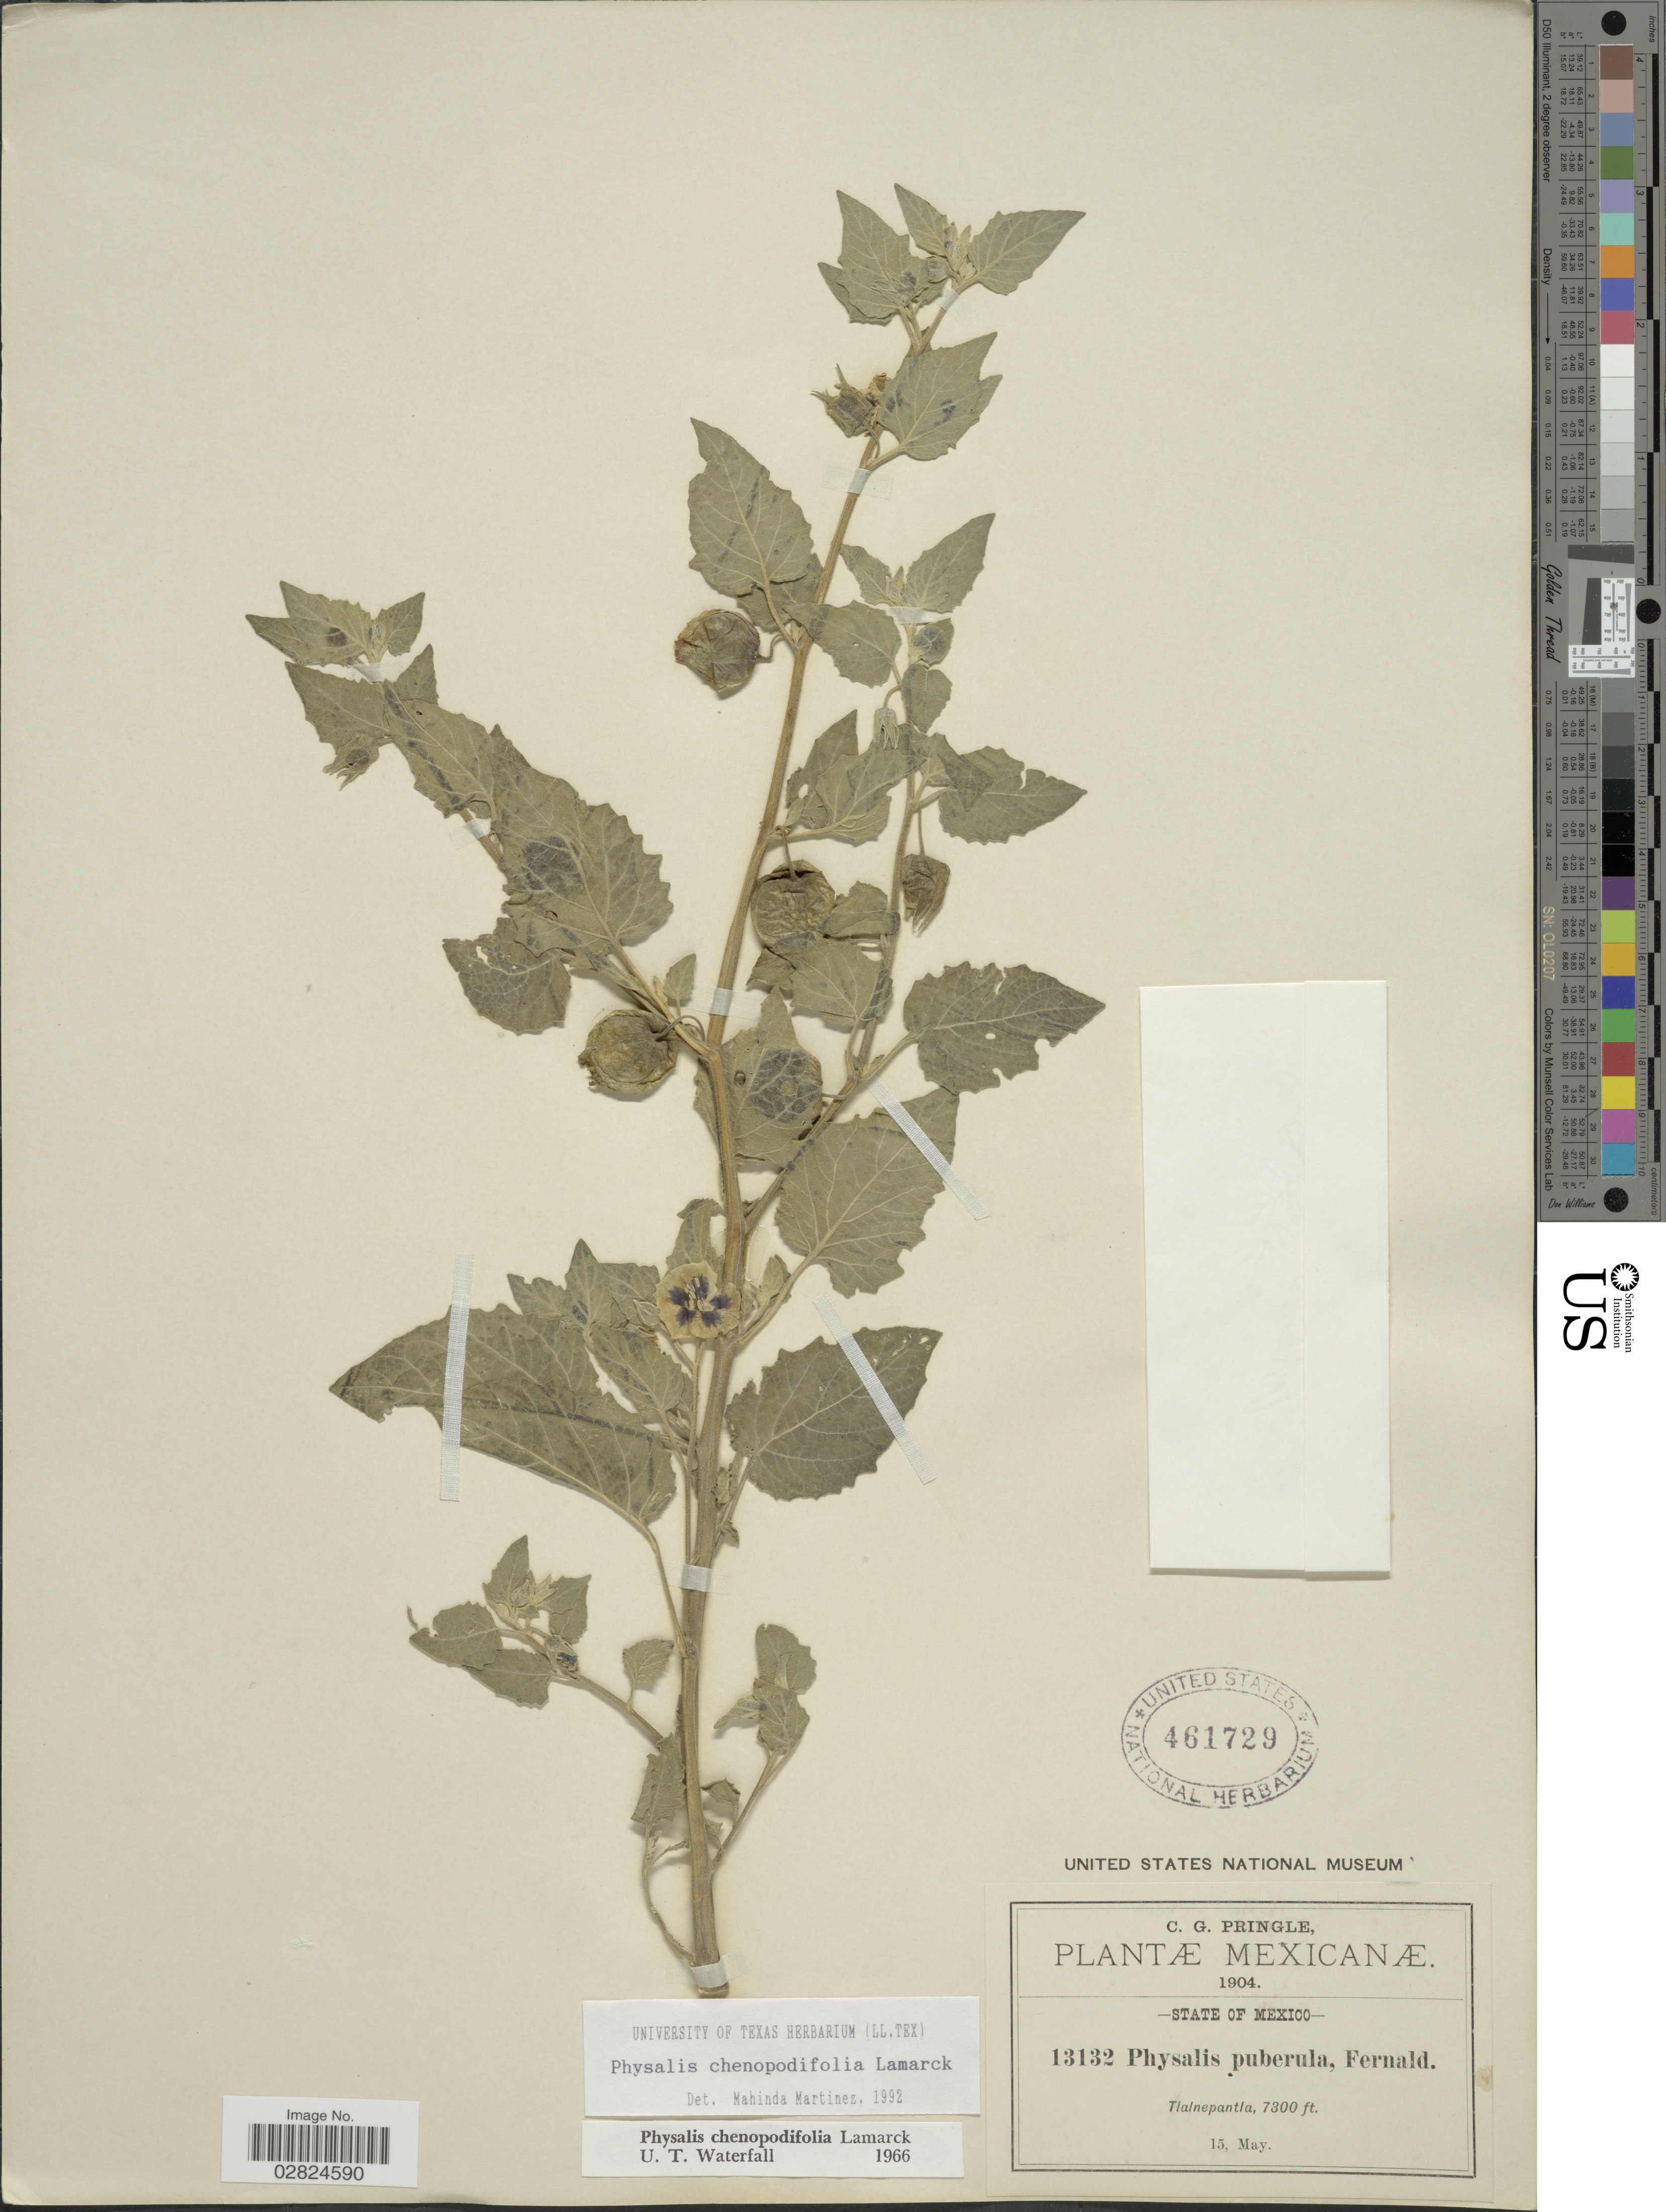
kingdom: Plantae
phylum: Tracheophyta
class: Magnoliopsida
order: Solanales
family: Solanaceae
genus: Physalis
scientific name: Physalis chenopodifolia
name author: Lam.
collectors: C. G. Pringle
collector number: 13132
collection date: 1904-05-15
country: Mexico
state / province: México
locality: Tlalnepantla.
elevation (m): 2225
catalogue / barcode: US 461729